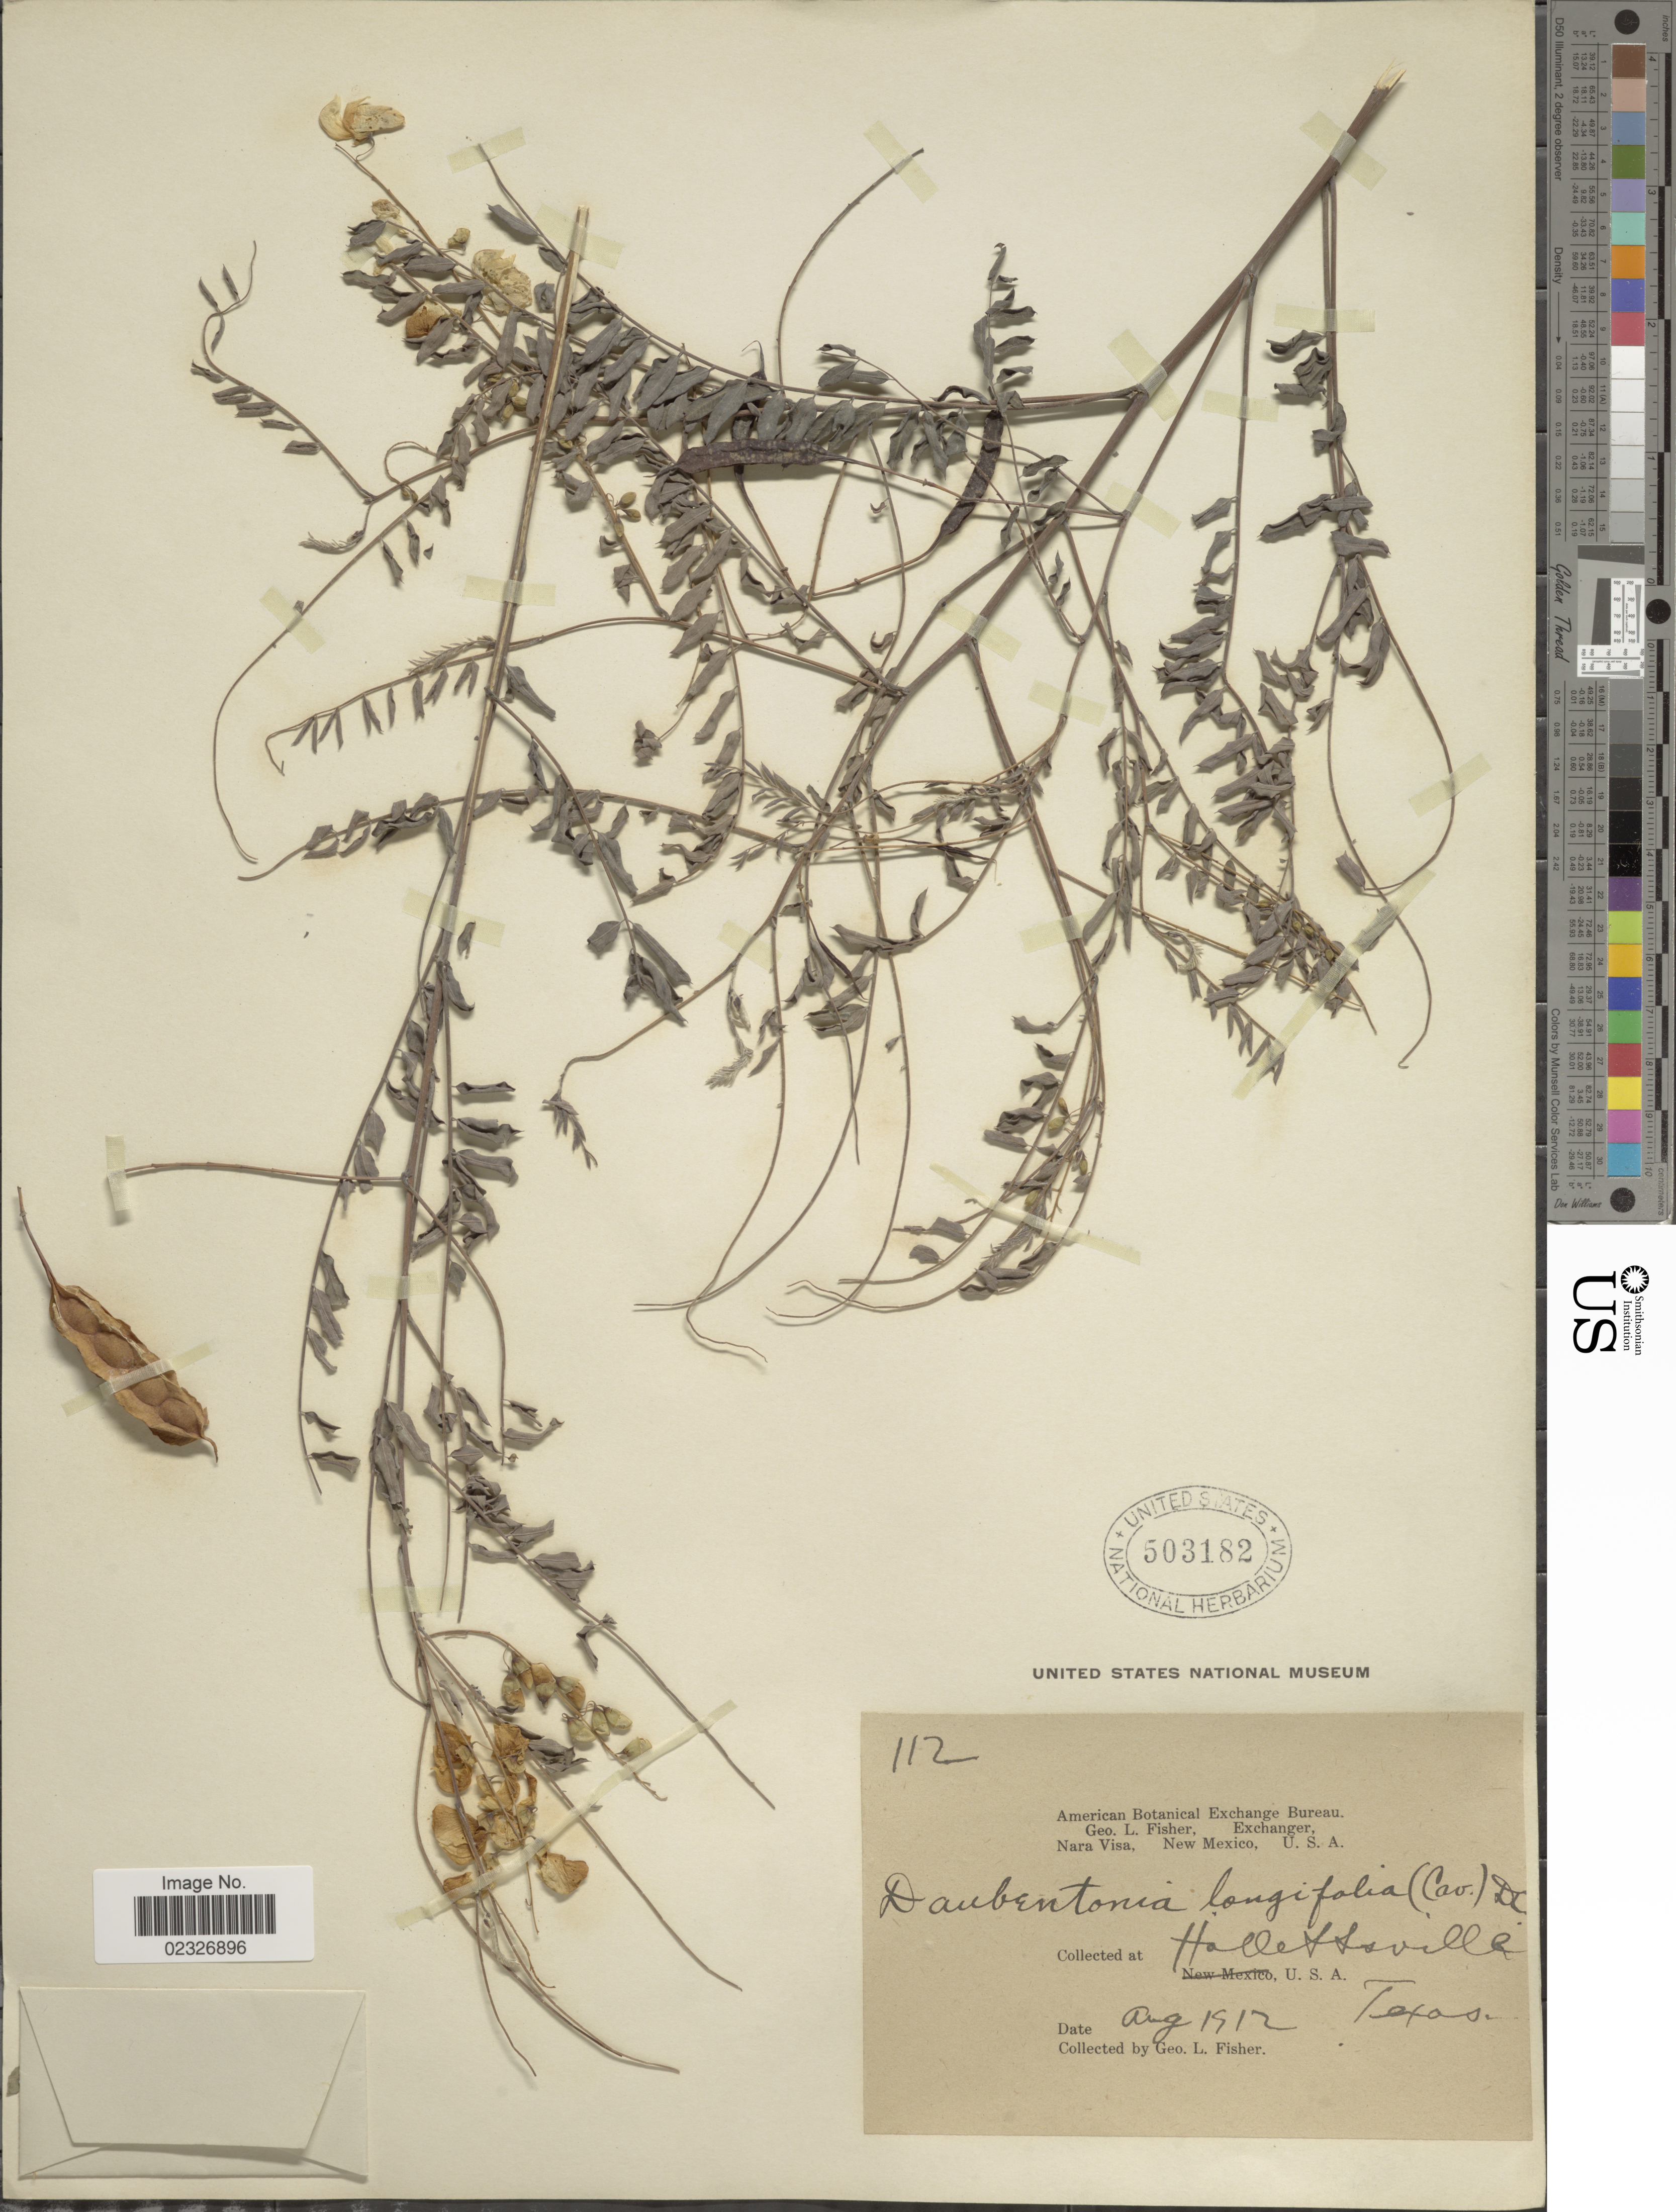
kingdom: Plantae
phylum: Tracheophyta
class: Magnoliopsida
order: Fabales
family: Fabaceae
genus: Sesbania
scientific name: Sesbania drummondii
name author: (Rydb.) Cory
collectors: G. L. Fisher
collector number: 112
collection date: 1912-08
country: United States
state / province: Texas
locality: Hollettsville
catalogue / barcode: US 503182